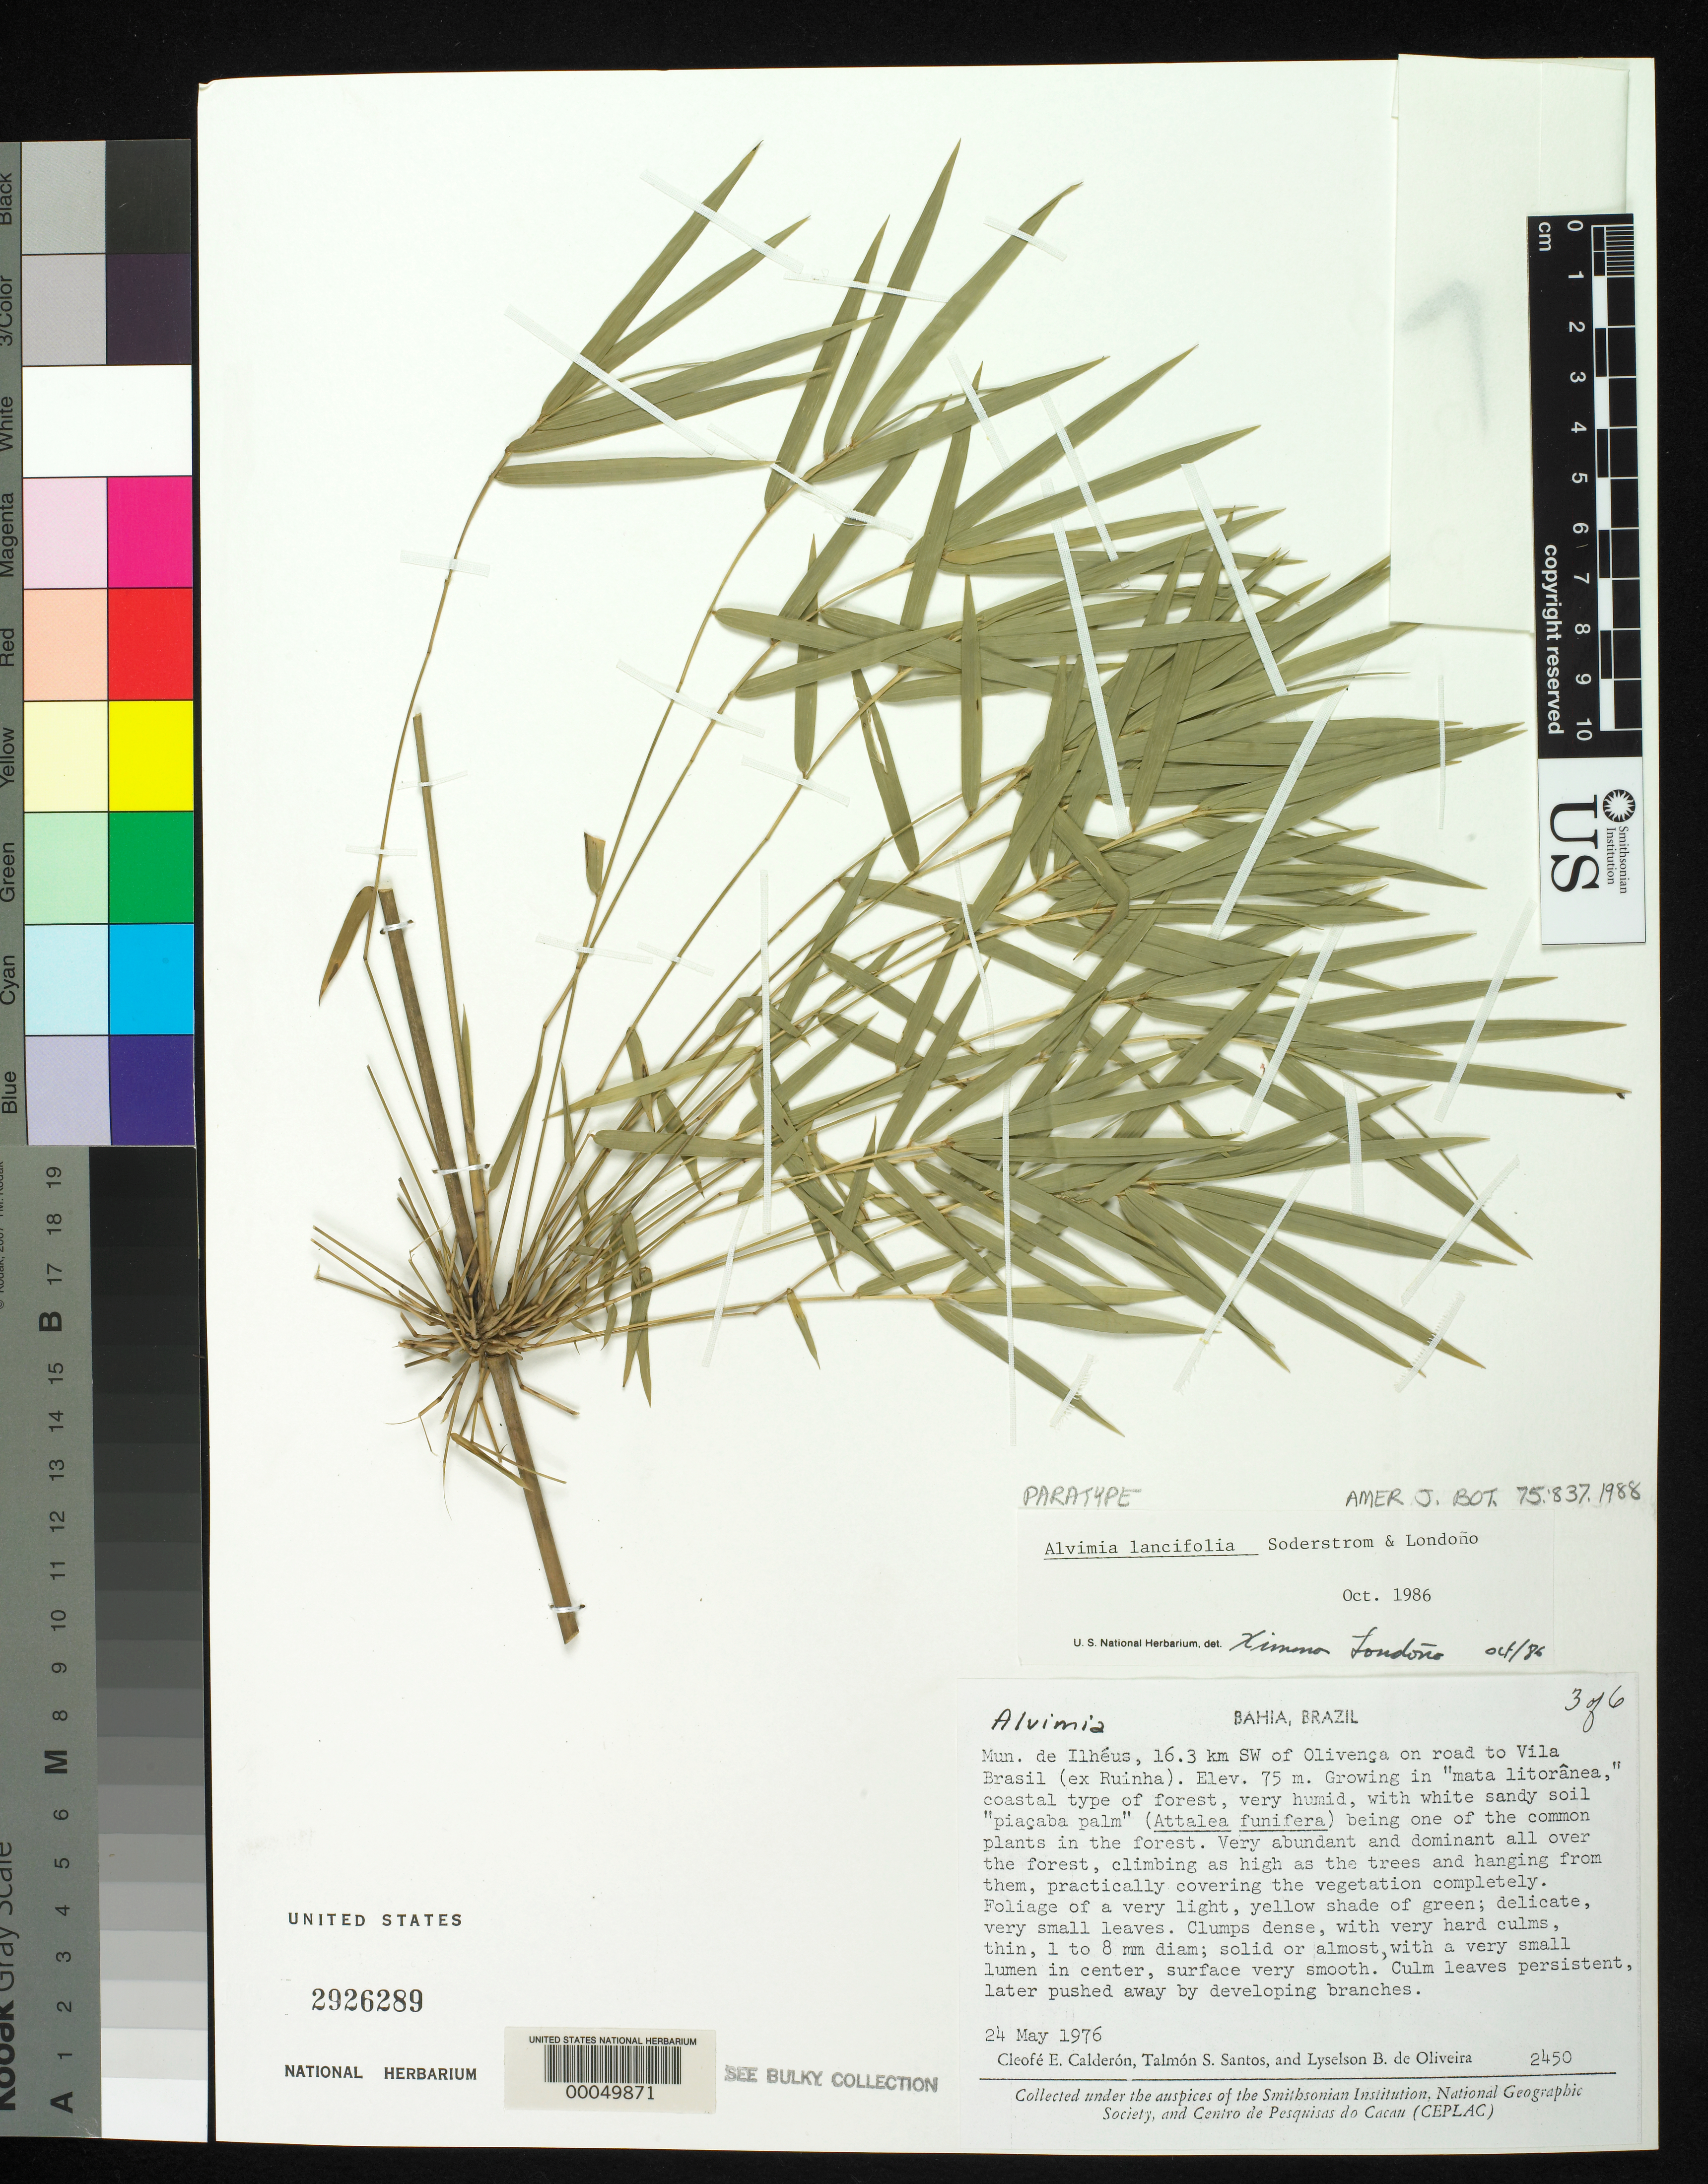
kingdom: Plantae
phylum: Tracheophyta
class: Liliopsida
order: Poales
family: Poaceae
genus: Alvimia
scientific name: Alvimia lancifolia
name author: Soderstr. & Londoño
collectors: C. E. Calderón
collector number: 2450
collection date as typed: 24 May 1976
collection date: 1976-05-24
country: Brazil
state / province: Bahia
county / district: Ilhéus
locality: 16.3 km se of olivencia on road to vila brasil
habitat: Coastal type of forest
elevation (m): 75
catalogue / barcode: US 2926289